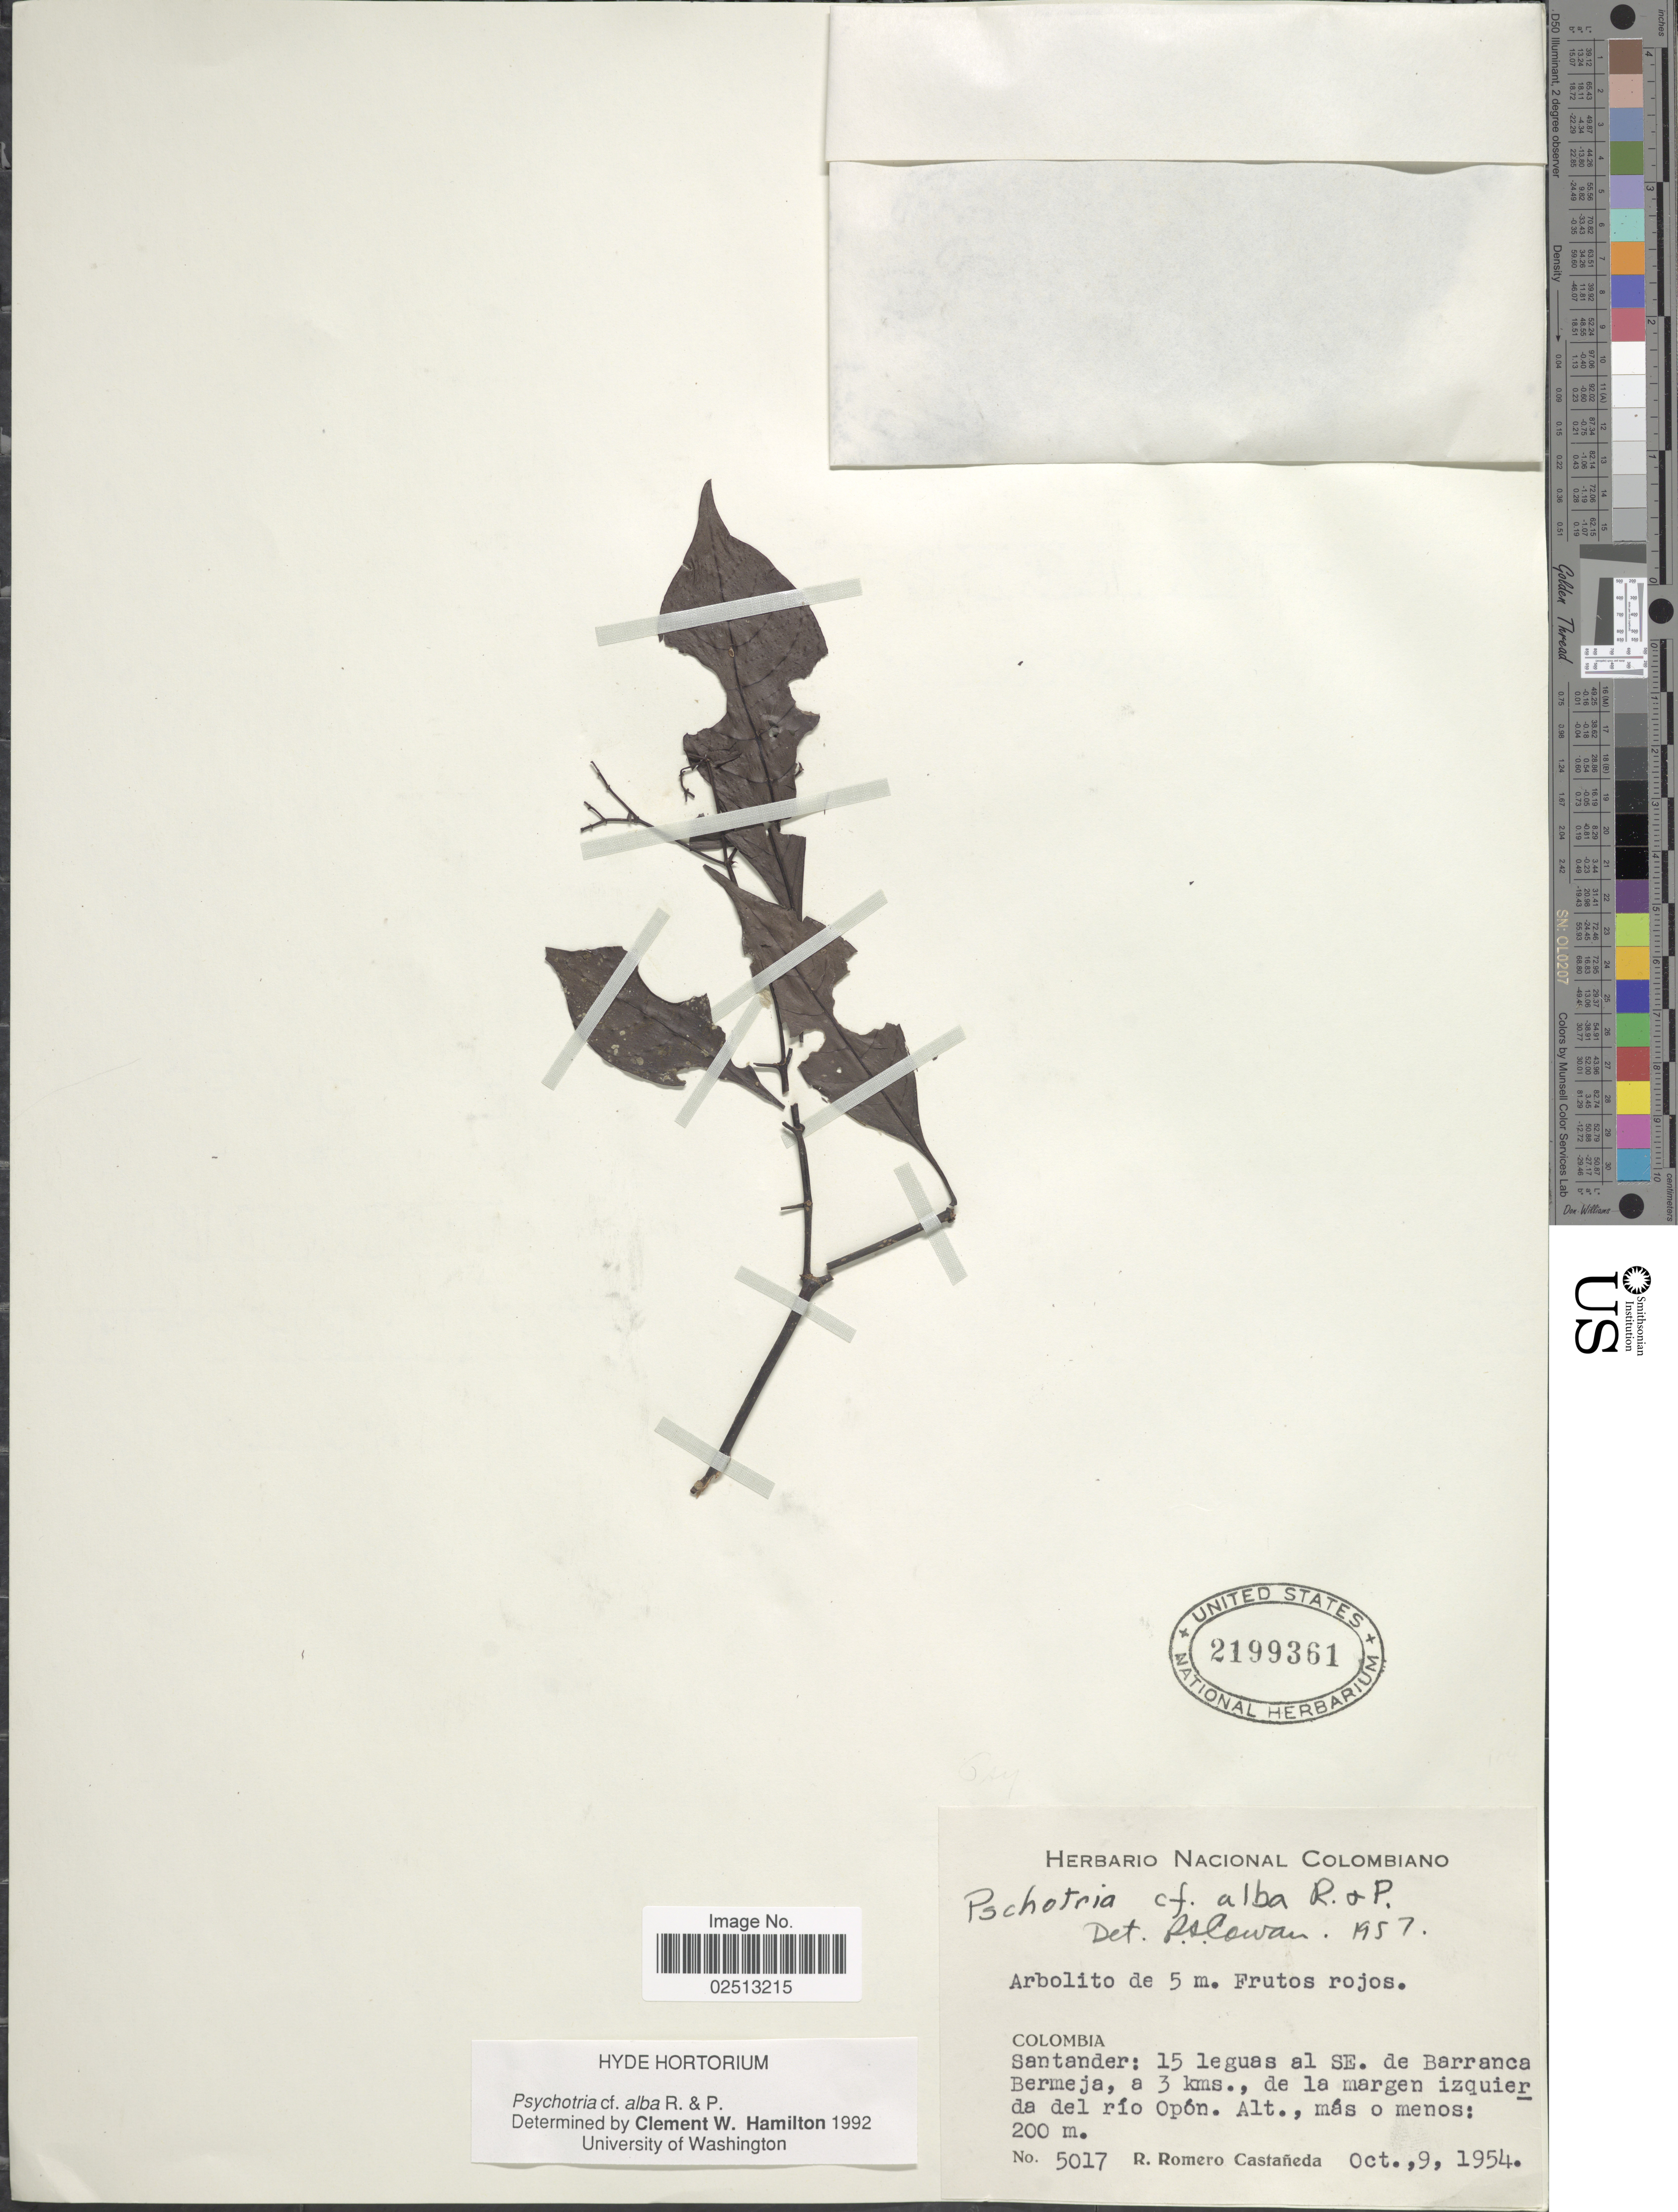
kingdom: Plantae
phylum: Tracheophyta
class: Magnoliopsida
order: Gentianales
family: Rubiaceae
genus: Psychotria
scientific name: Psychotria alba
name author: Ruiz & Pav.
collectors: R. Romero Castañeda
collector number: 5017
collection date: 1954-10-09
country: Colombia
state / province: Santander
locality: Colombia, Santander: 15 legues al SE. de Barranca Bermeja, a 3 kms., de la margen izquierda del Rio Opon.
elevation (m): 200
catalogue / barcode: US 2199361